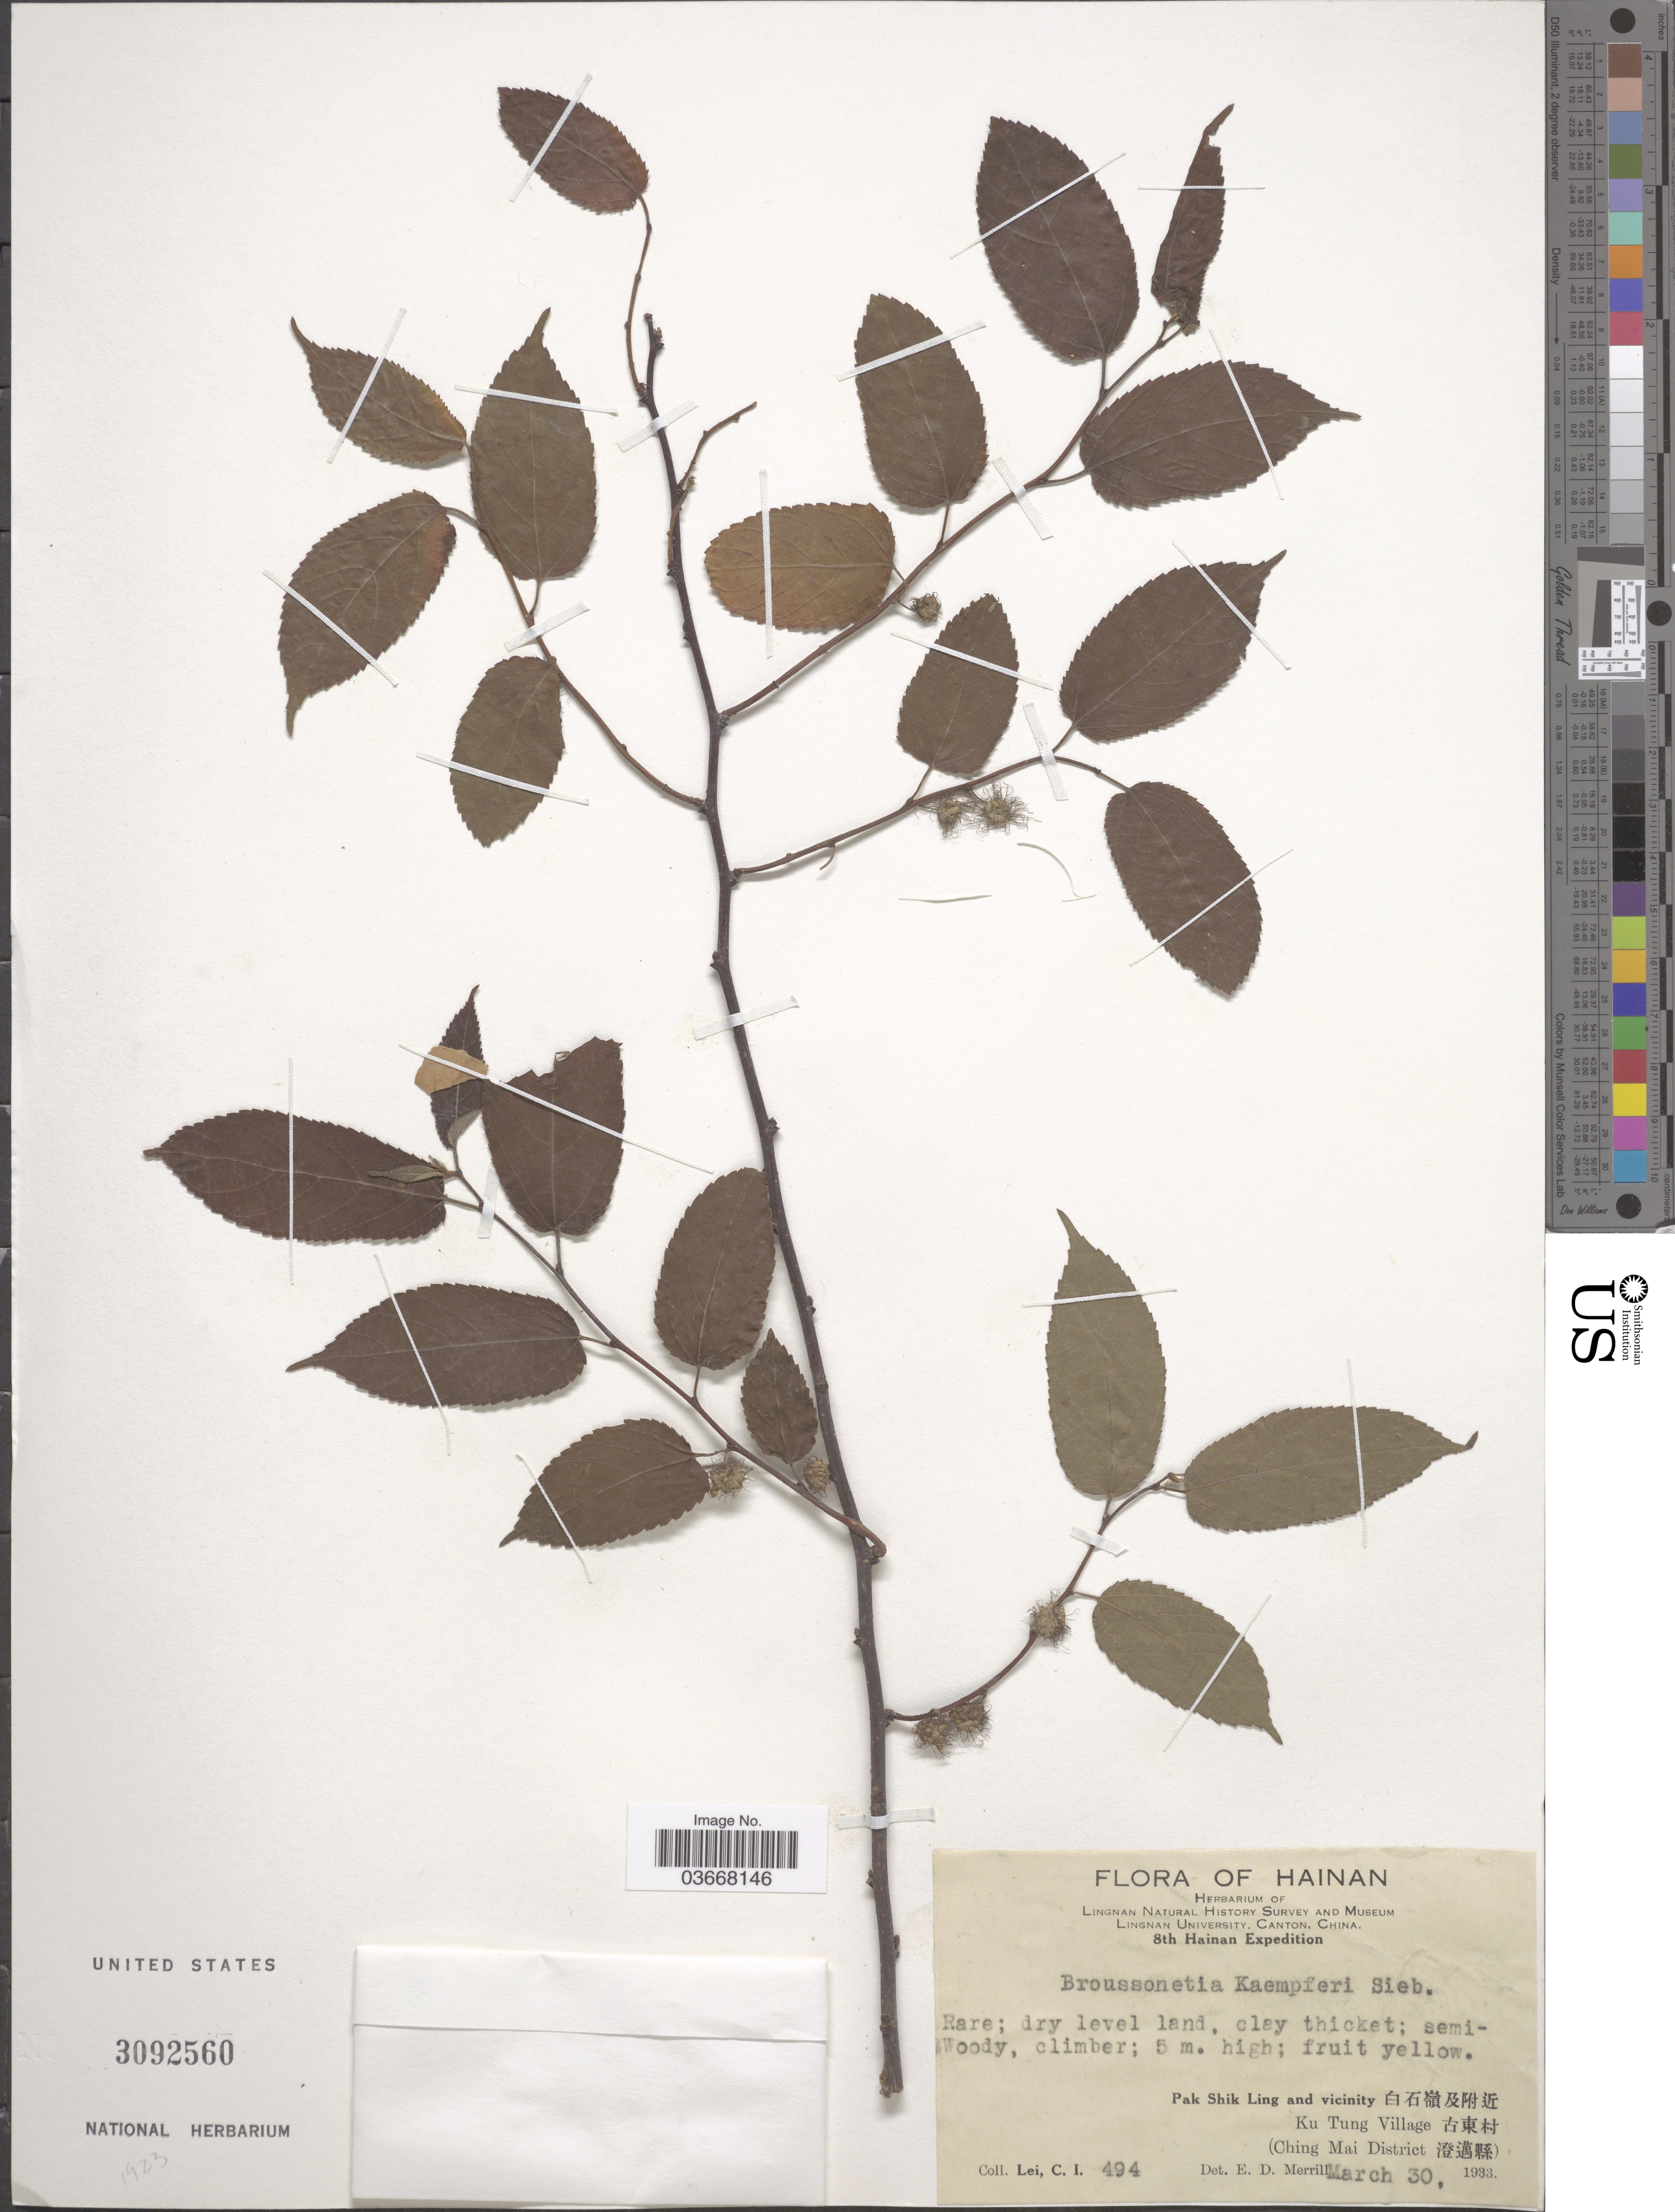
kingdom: Plantae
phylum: Tracheophyta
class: Magnoliopsida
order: Rosales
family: Moraceae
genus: Broussonetia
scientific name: Broussonetia kaempferi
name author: Siebold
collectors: C. I. Lei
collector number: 494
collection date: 1933-03-30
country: China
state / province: Hainan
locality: Pak Shik Ling and vicinity X. Ku Tung Village X. (Ching Mai District X).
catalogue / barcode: US 3092560